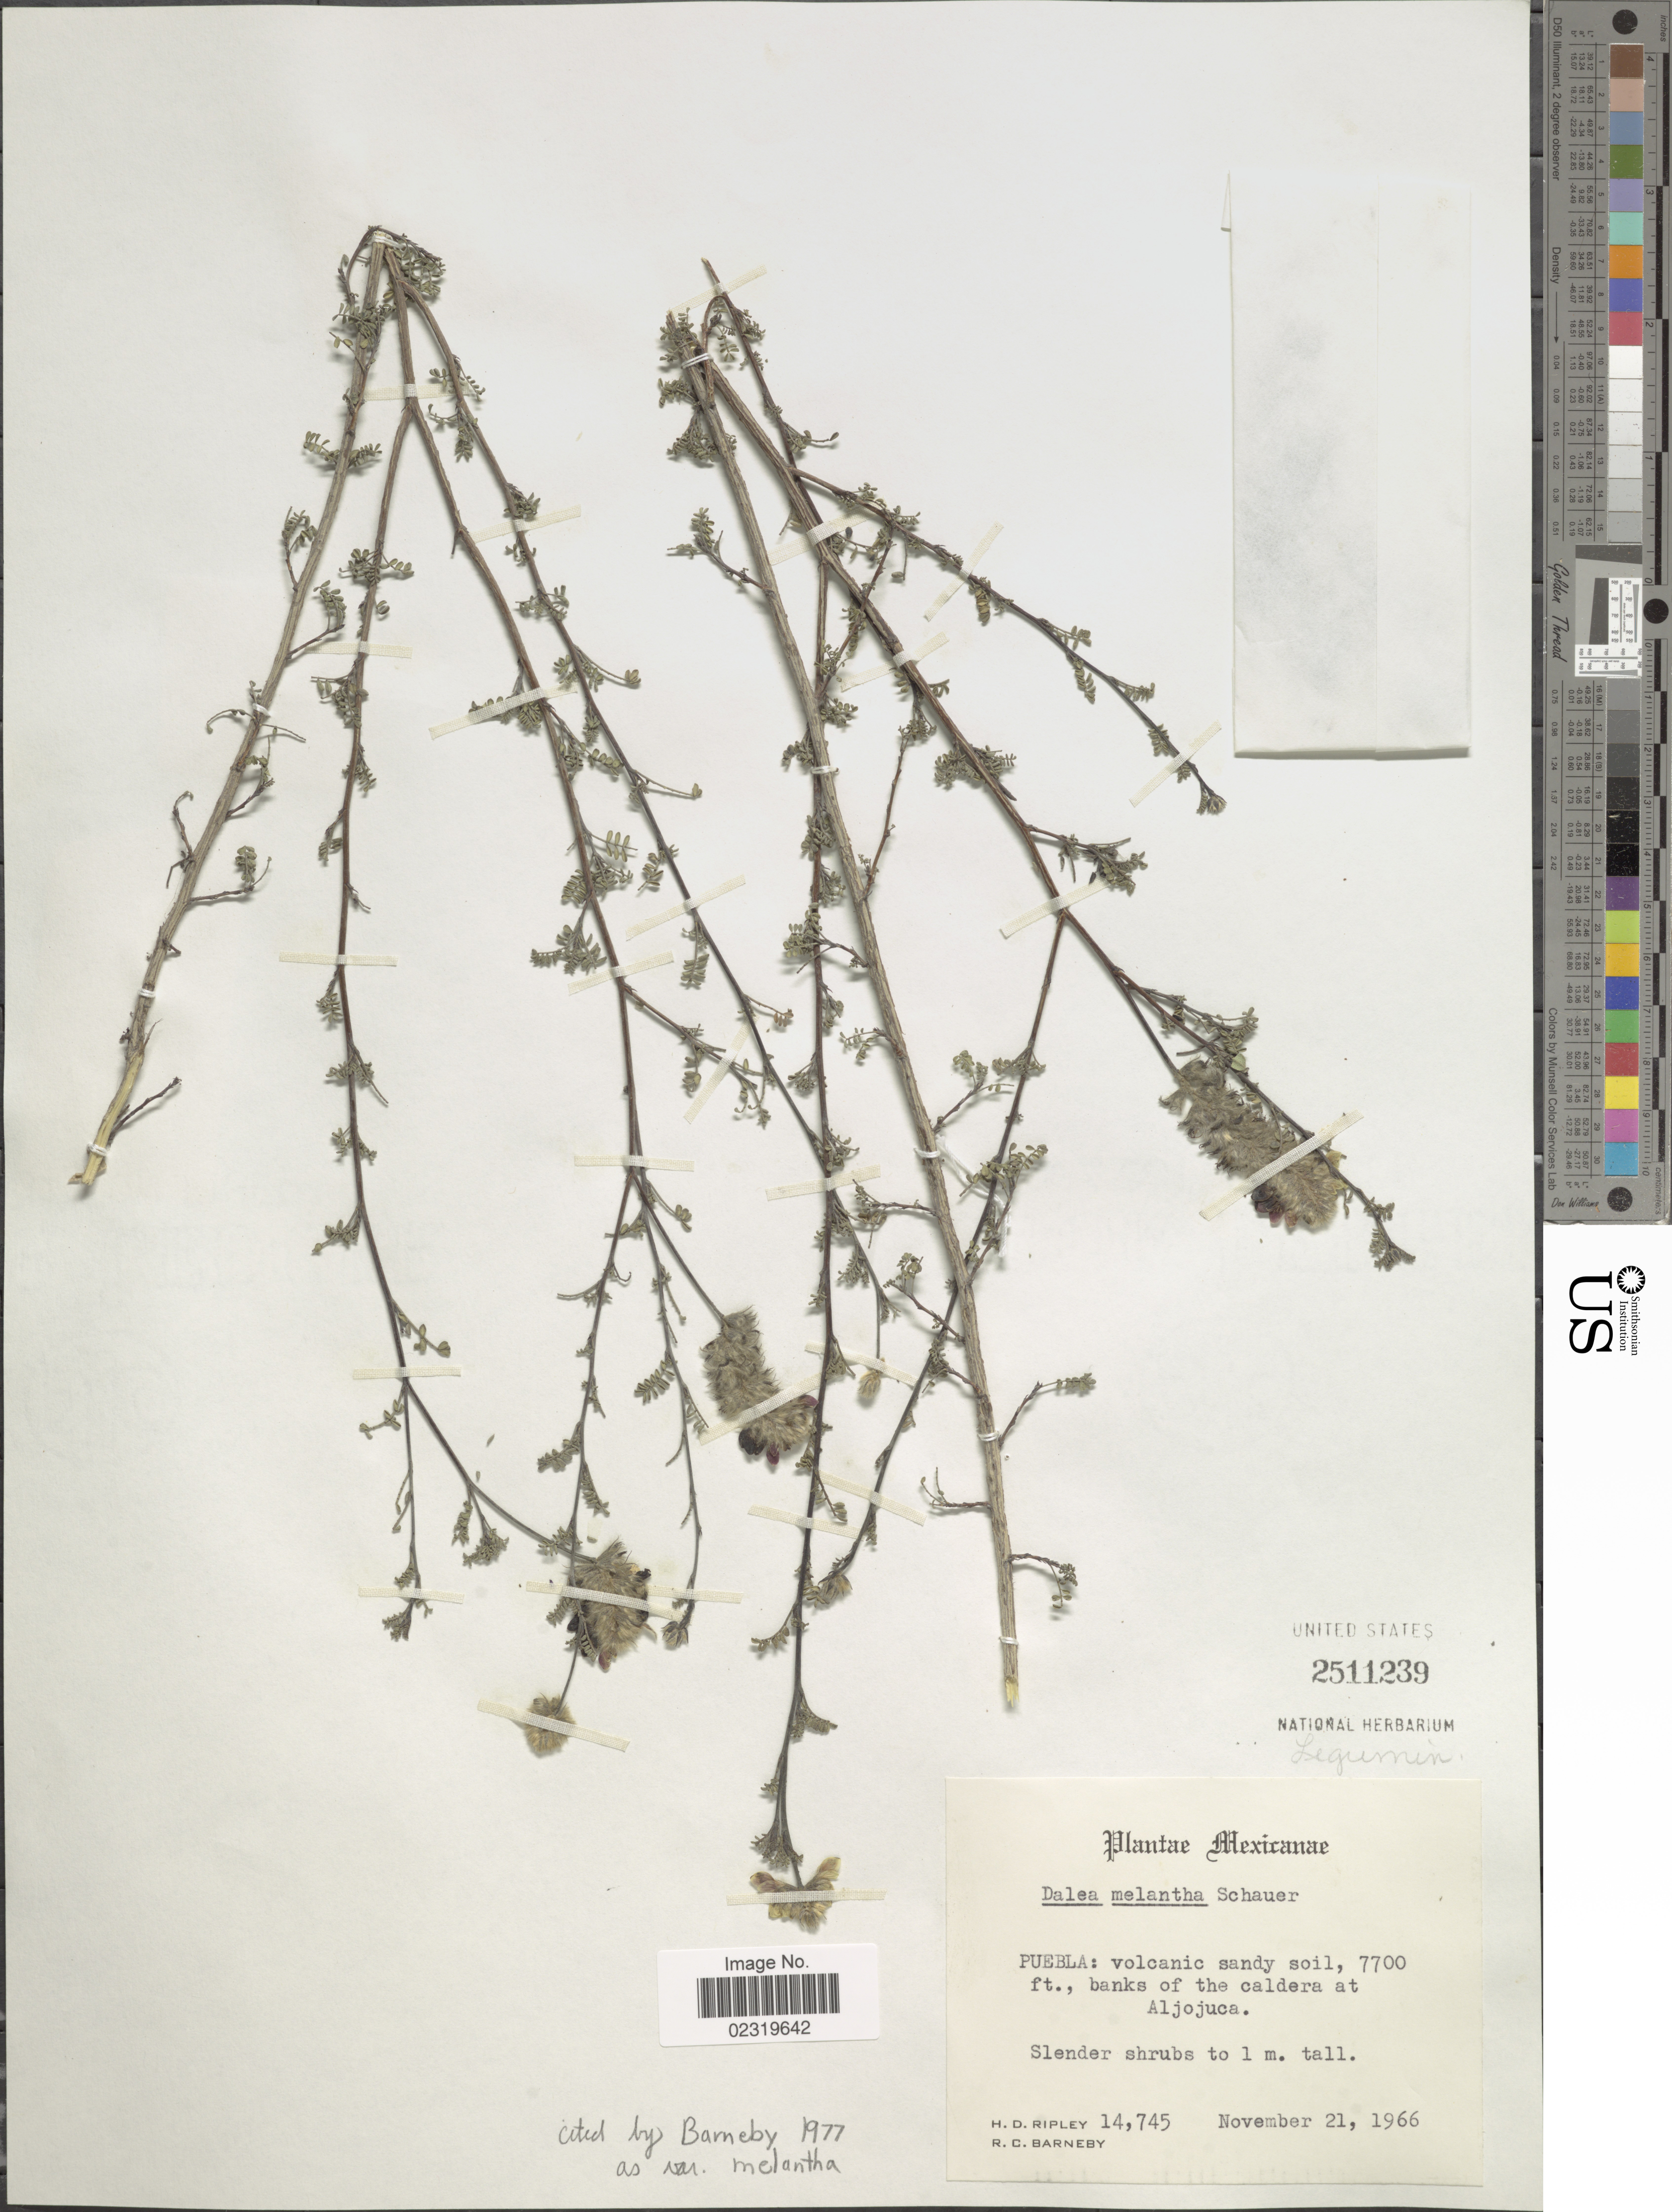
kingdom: Plantae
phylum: Tracheophyta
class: Magnoliopsida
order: Fabales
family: Fabaceae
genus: Dalea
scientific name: Dalea melantha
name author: S. Schauer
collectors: H. Ripley & R. C. Barneby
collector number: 14745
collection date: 1966-11-21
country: Mexico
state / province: Puebla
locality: Aljojuca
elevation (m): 2347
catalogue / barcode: US 2511239